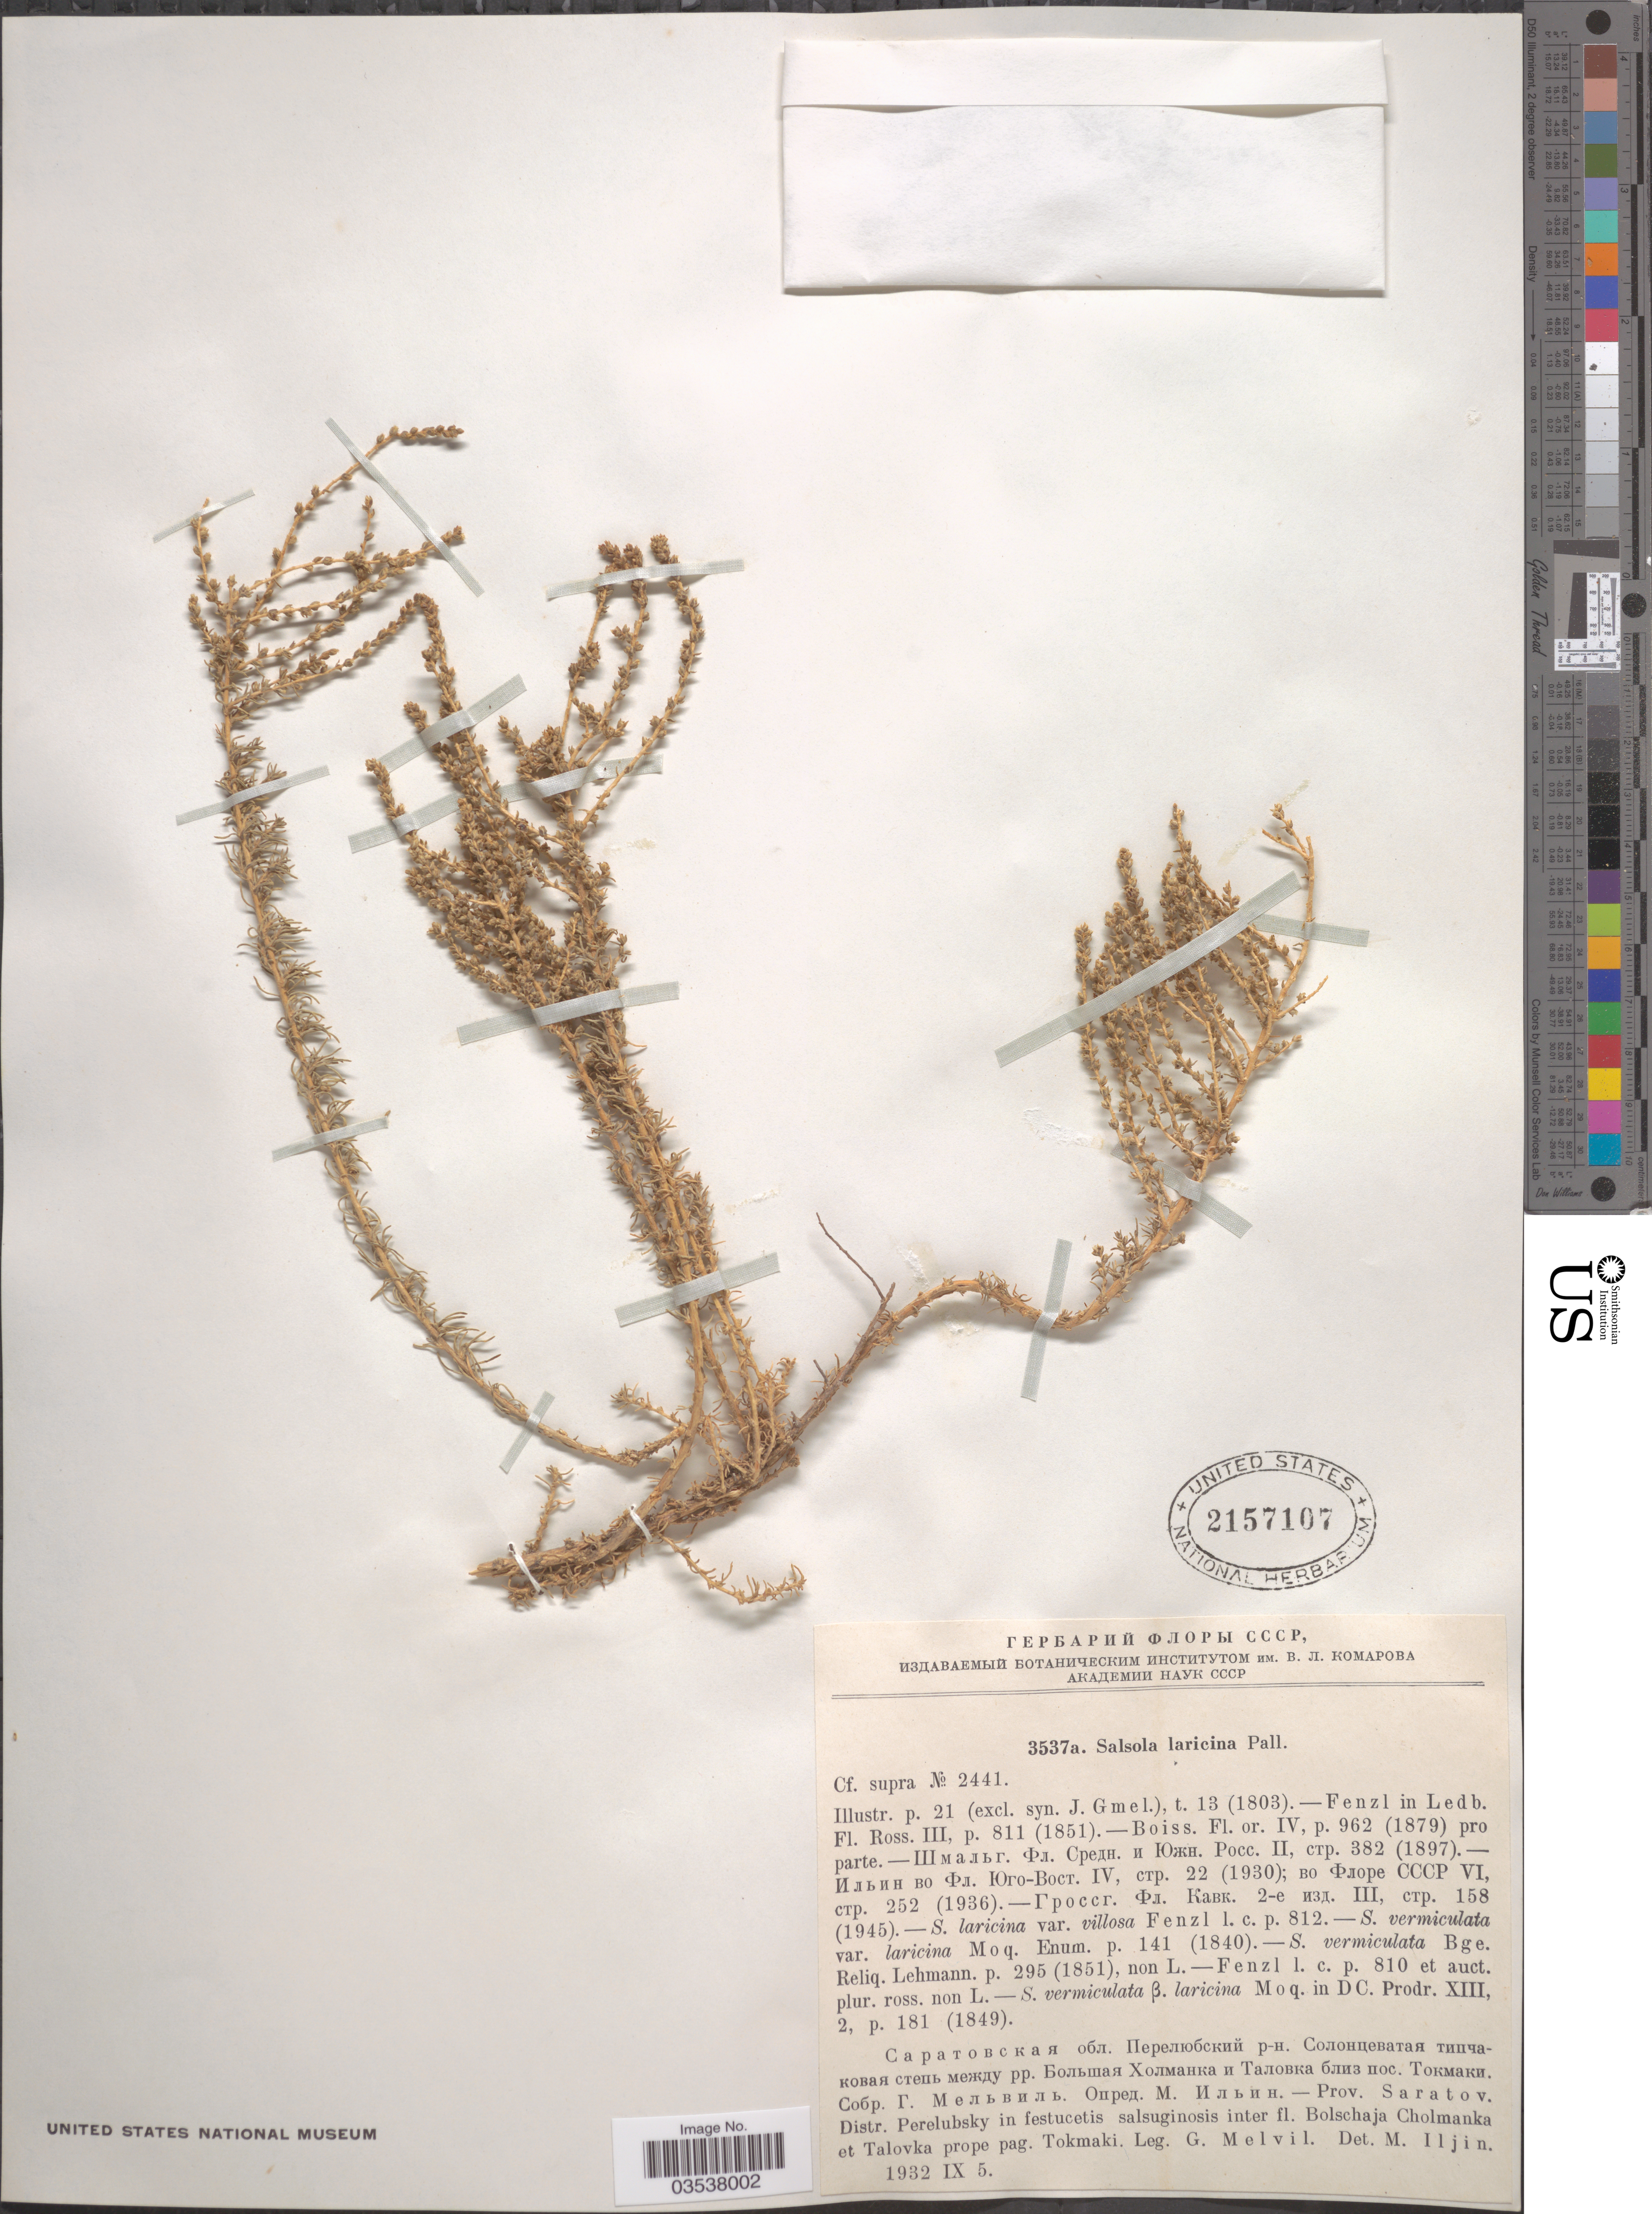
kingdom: Plantae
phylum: Tracheophyta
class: Magnoliopsida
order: Caryophyllales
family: Amaranthaceae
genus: Caroxylon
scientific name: Caroxylon laricinum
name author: (Pall.) Tzvelev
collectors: G. Melvil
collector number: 3537a.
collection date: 1932-09-05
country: Russian Federation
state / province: Saratov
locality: X. Distr. Perelubsky in festucetis salsuginosis inter fl. Bolschaja Cholmanka et Talovka prope pag. Tokmaki.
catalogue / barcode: US 2157107